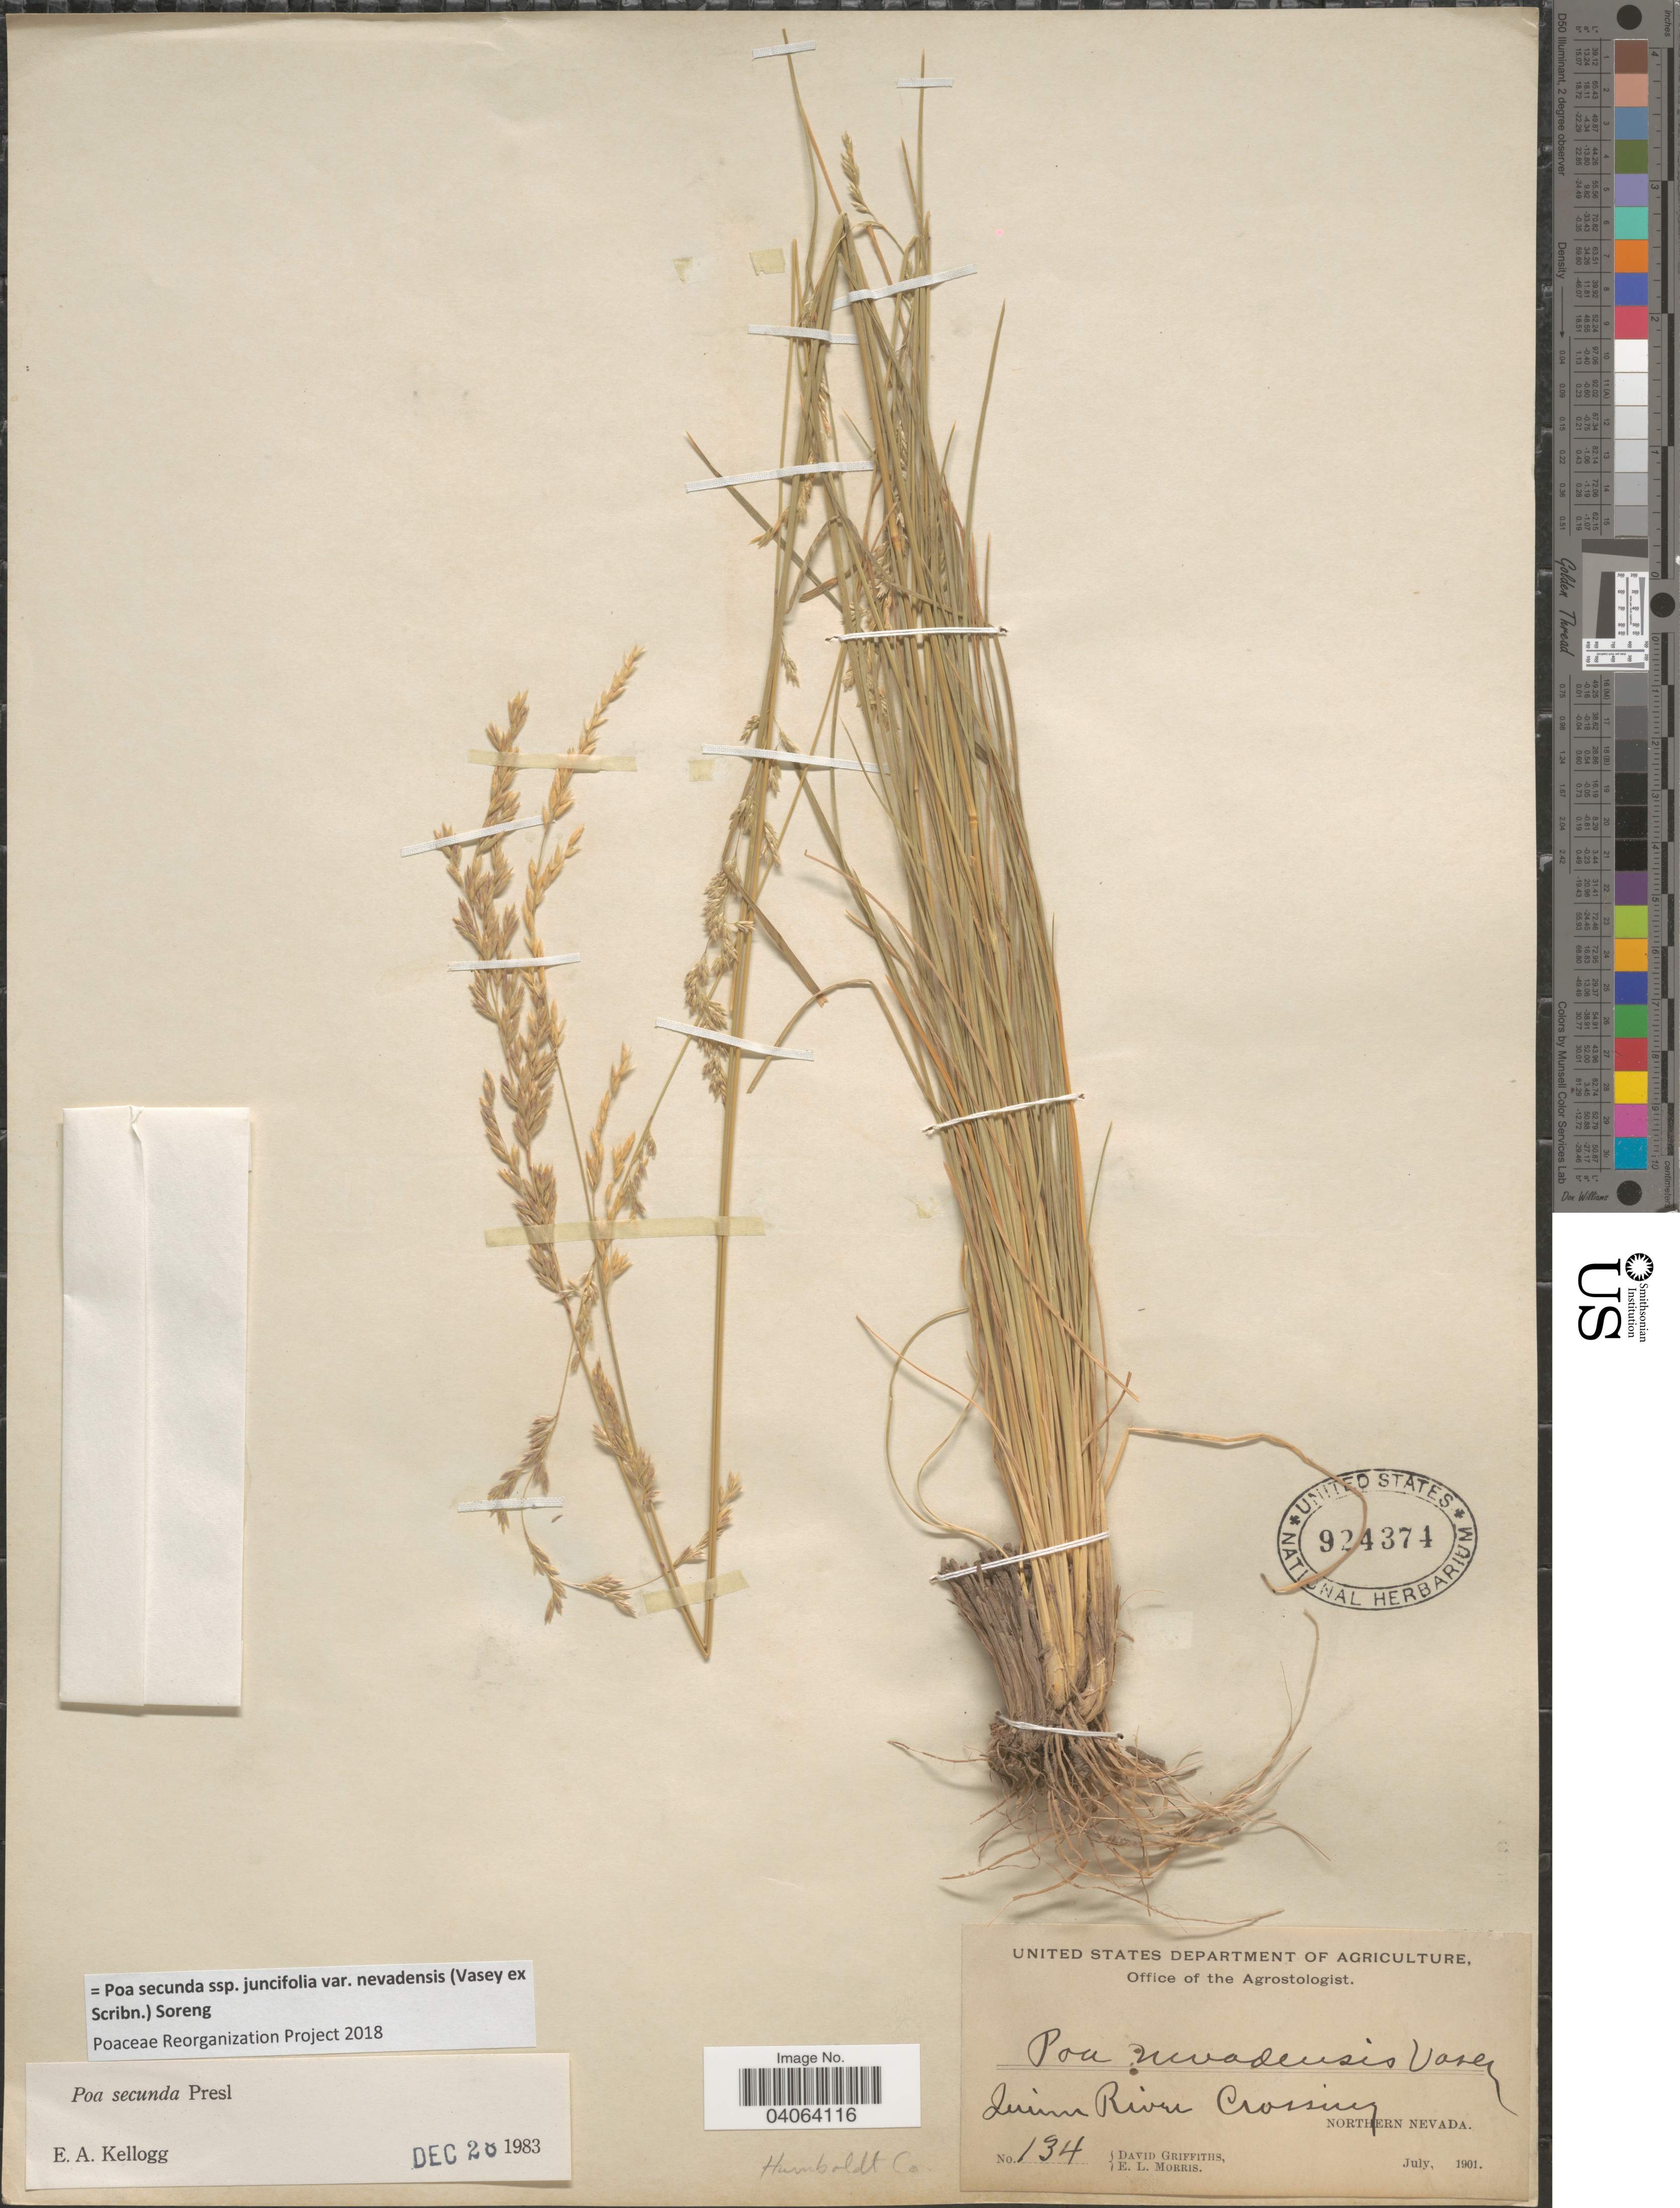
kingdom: Plantae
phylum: Tracheophyta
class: Liliopsida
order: Poales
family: Poaceae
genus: Poa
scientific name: Poa secunda subsp. juncifolia var. nevadensis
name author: (Vasey ex Scribn.) Soreng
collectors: D. Griffiths & E. Morris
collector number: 134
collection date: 1901-07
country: United States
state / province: Nevada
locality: Humboldt Co. Quinn River Crossing. Northern Nevada.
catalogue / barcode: US 924374